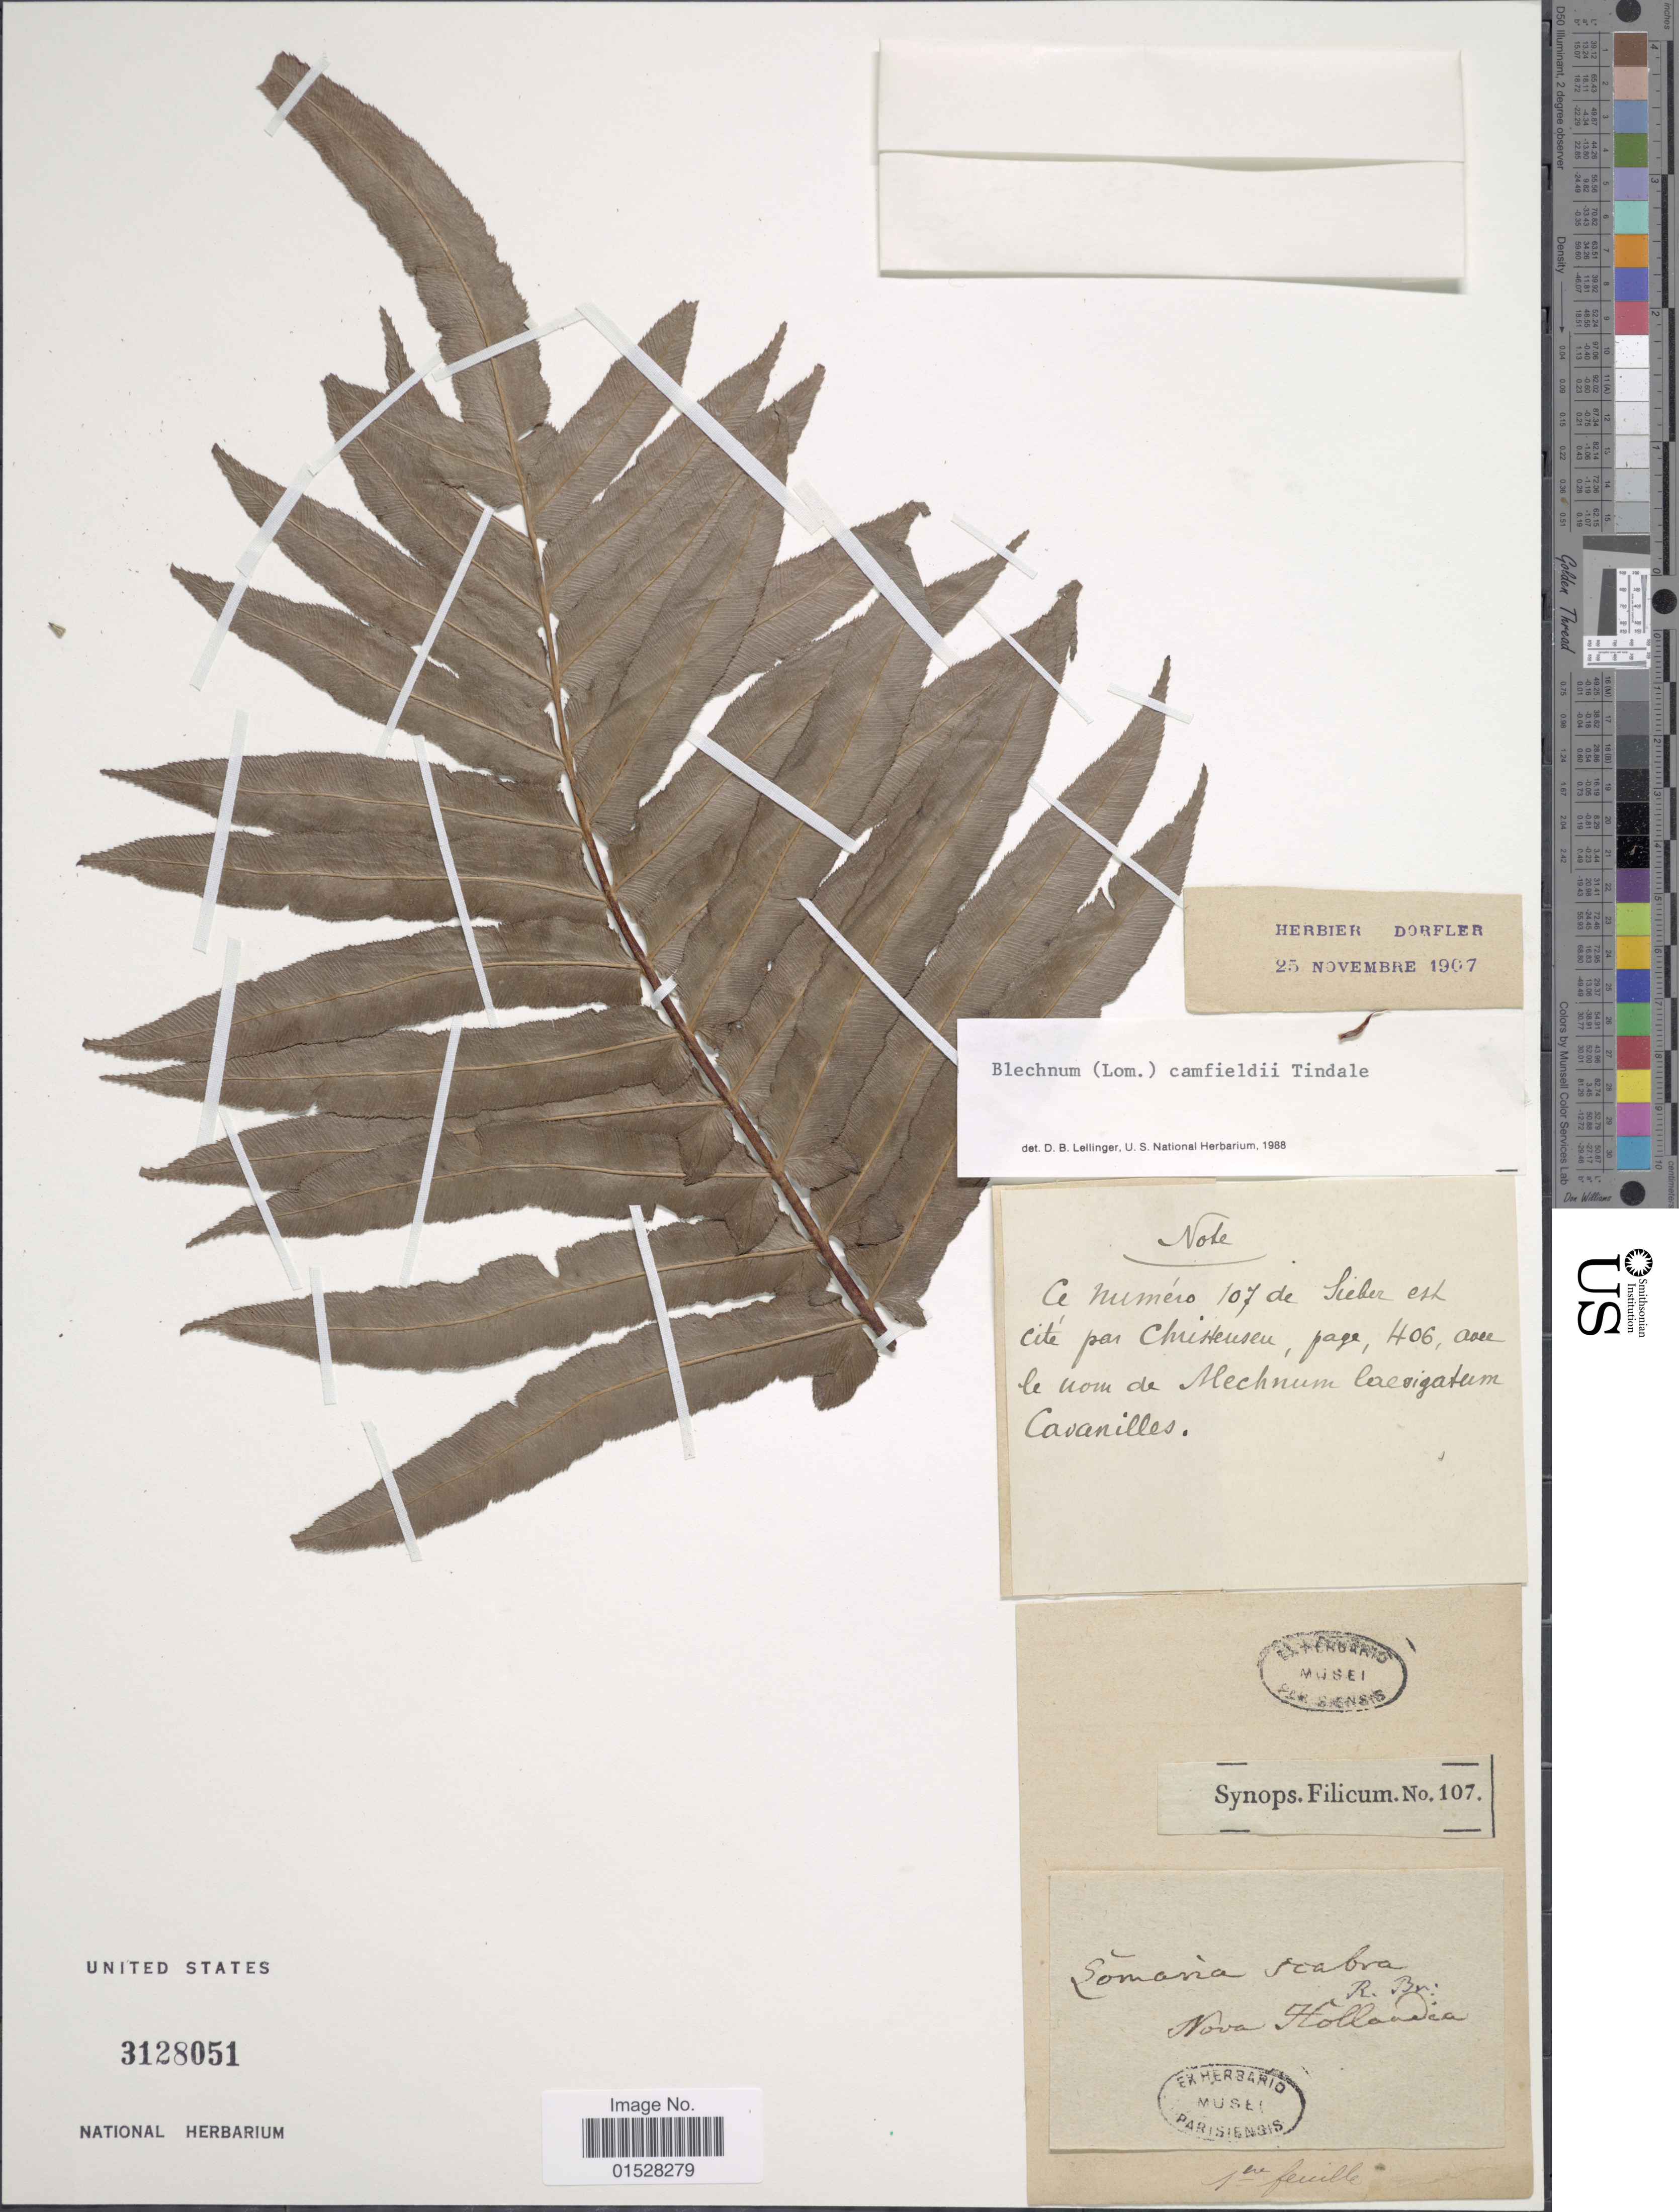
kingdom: Plantae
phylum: Tracheophyta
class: Polypodiopsida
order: Polypodiales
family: Blechnaceae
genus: Blechnum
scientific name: Blechnum camfieldii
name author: Tindale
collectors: -- Sieber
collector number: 107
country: Australia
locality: Synops. Filicum. [unsure placement] Nova Hollandia.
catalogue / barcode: US 3128051